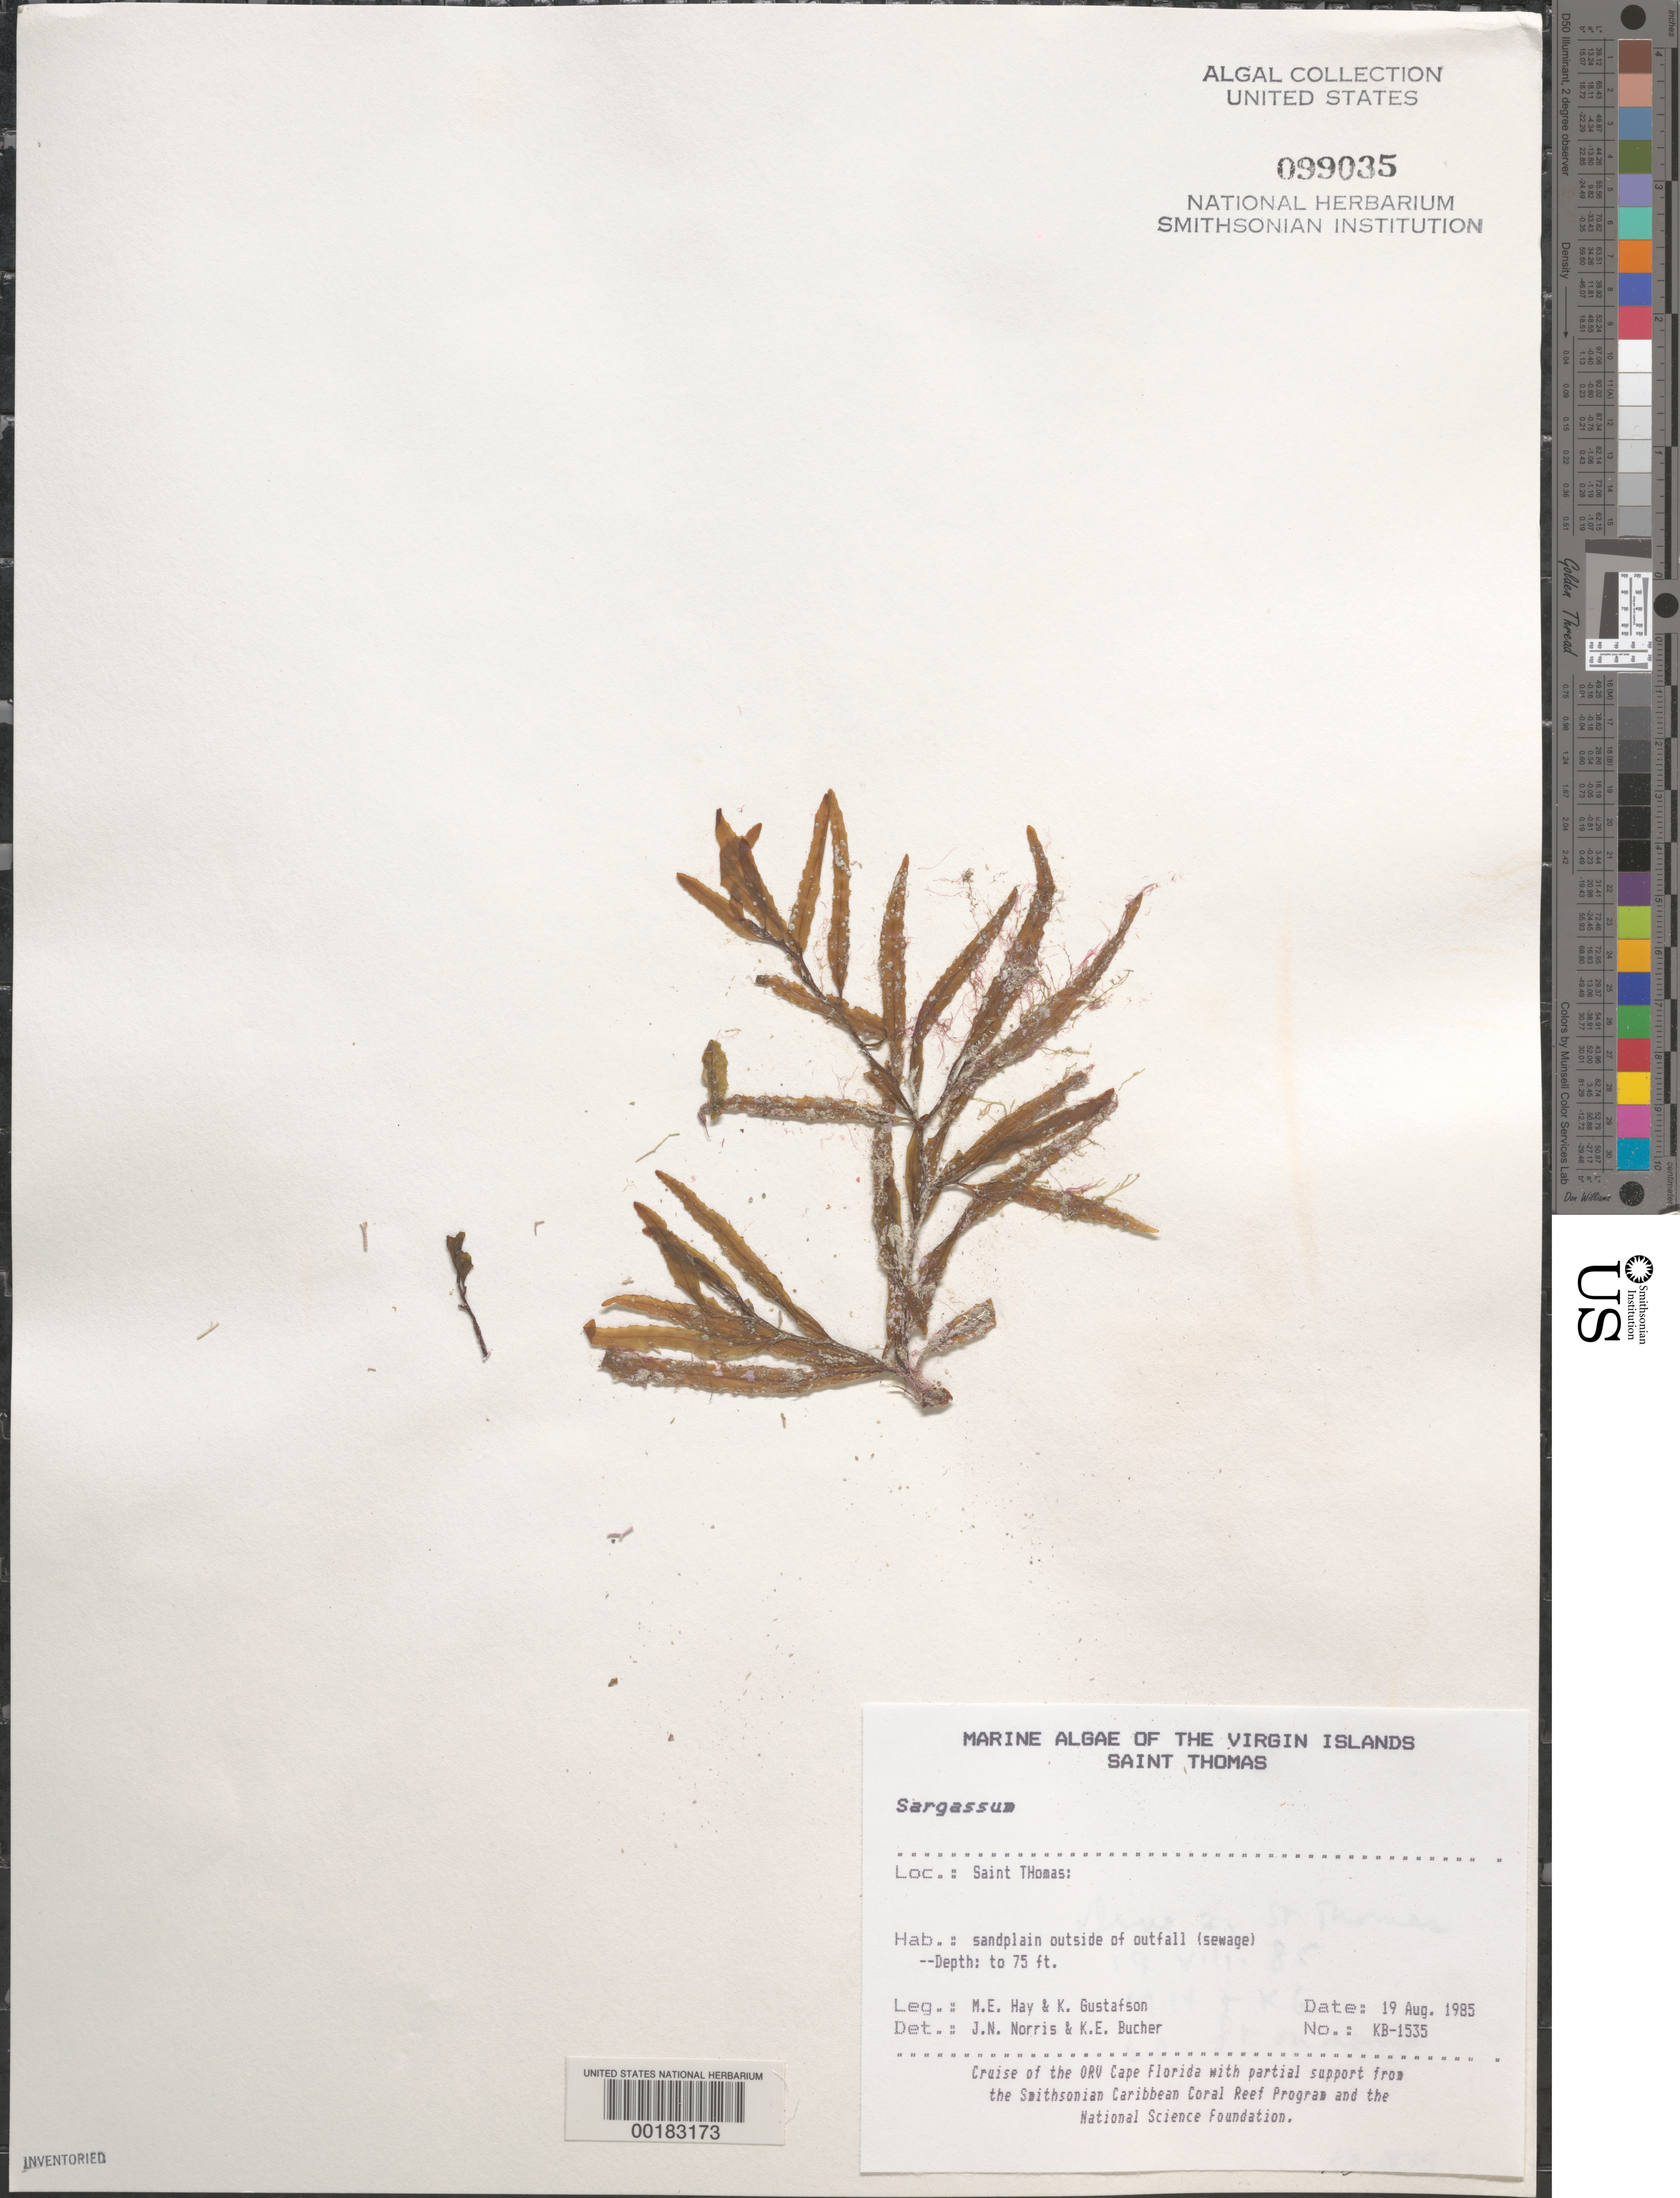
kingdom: Chromista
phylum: Ochrophyta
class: Phaeophyceae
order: Fucales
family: Sargassaceae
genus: Sargassum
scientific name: Sargassum sp.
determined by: Norris, J. N.; Bucher, K. E.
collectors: M. E. Hay & K. Gustafson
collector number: KB-1535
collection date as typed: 19 Aug 1985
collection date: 1985-08-19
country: U.S. Virgin Islands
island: St. Thomas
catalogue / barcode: US 99035